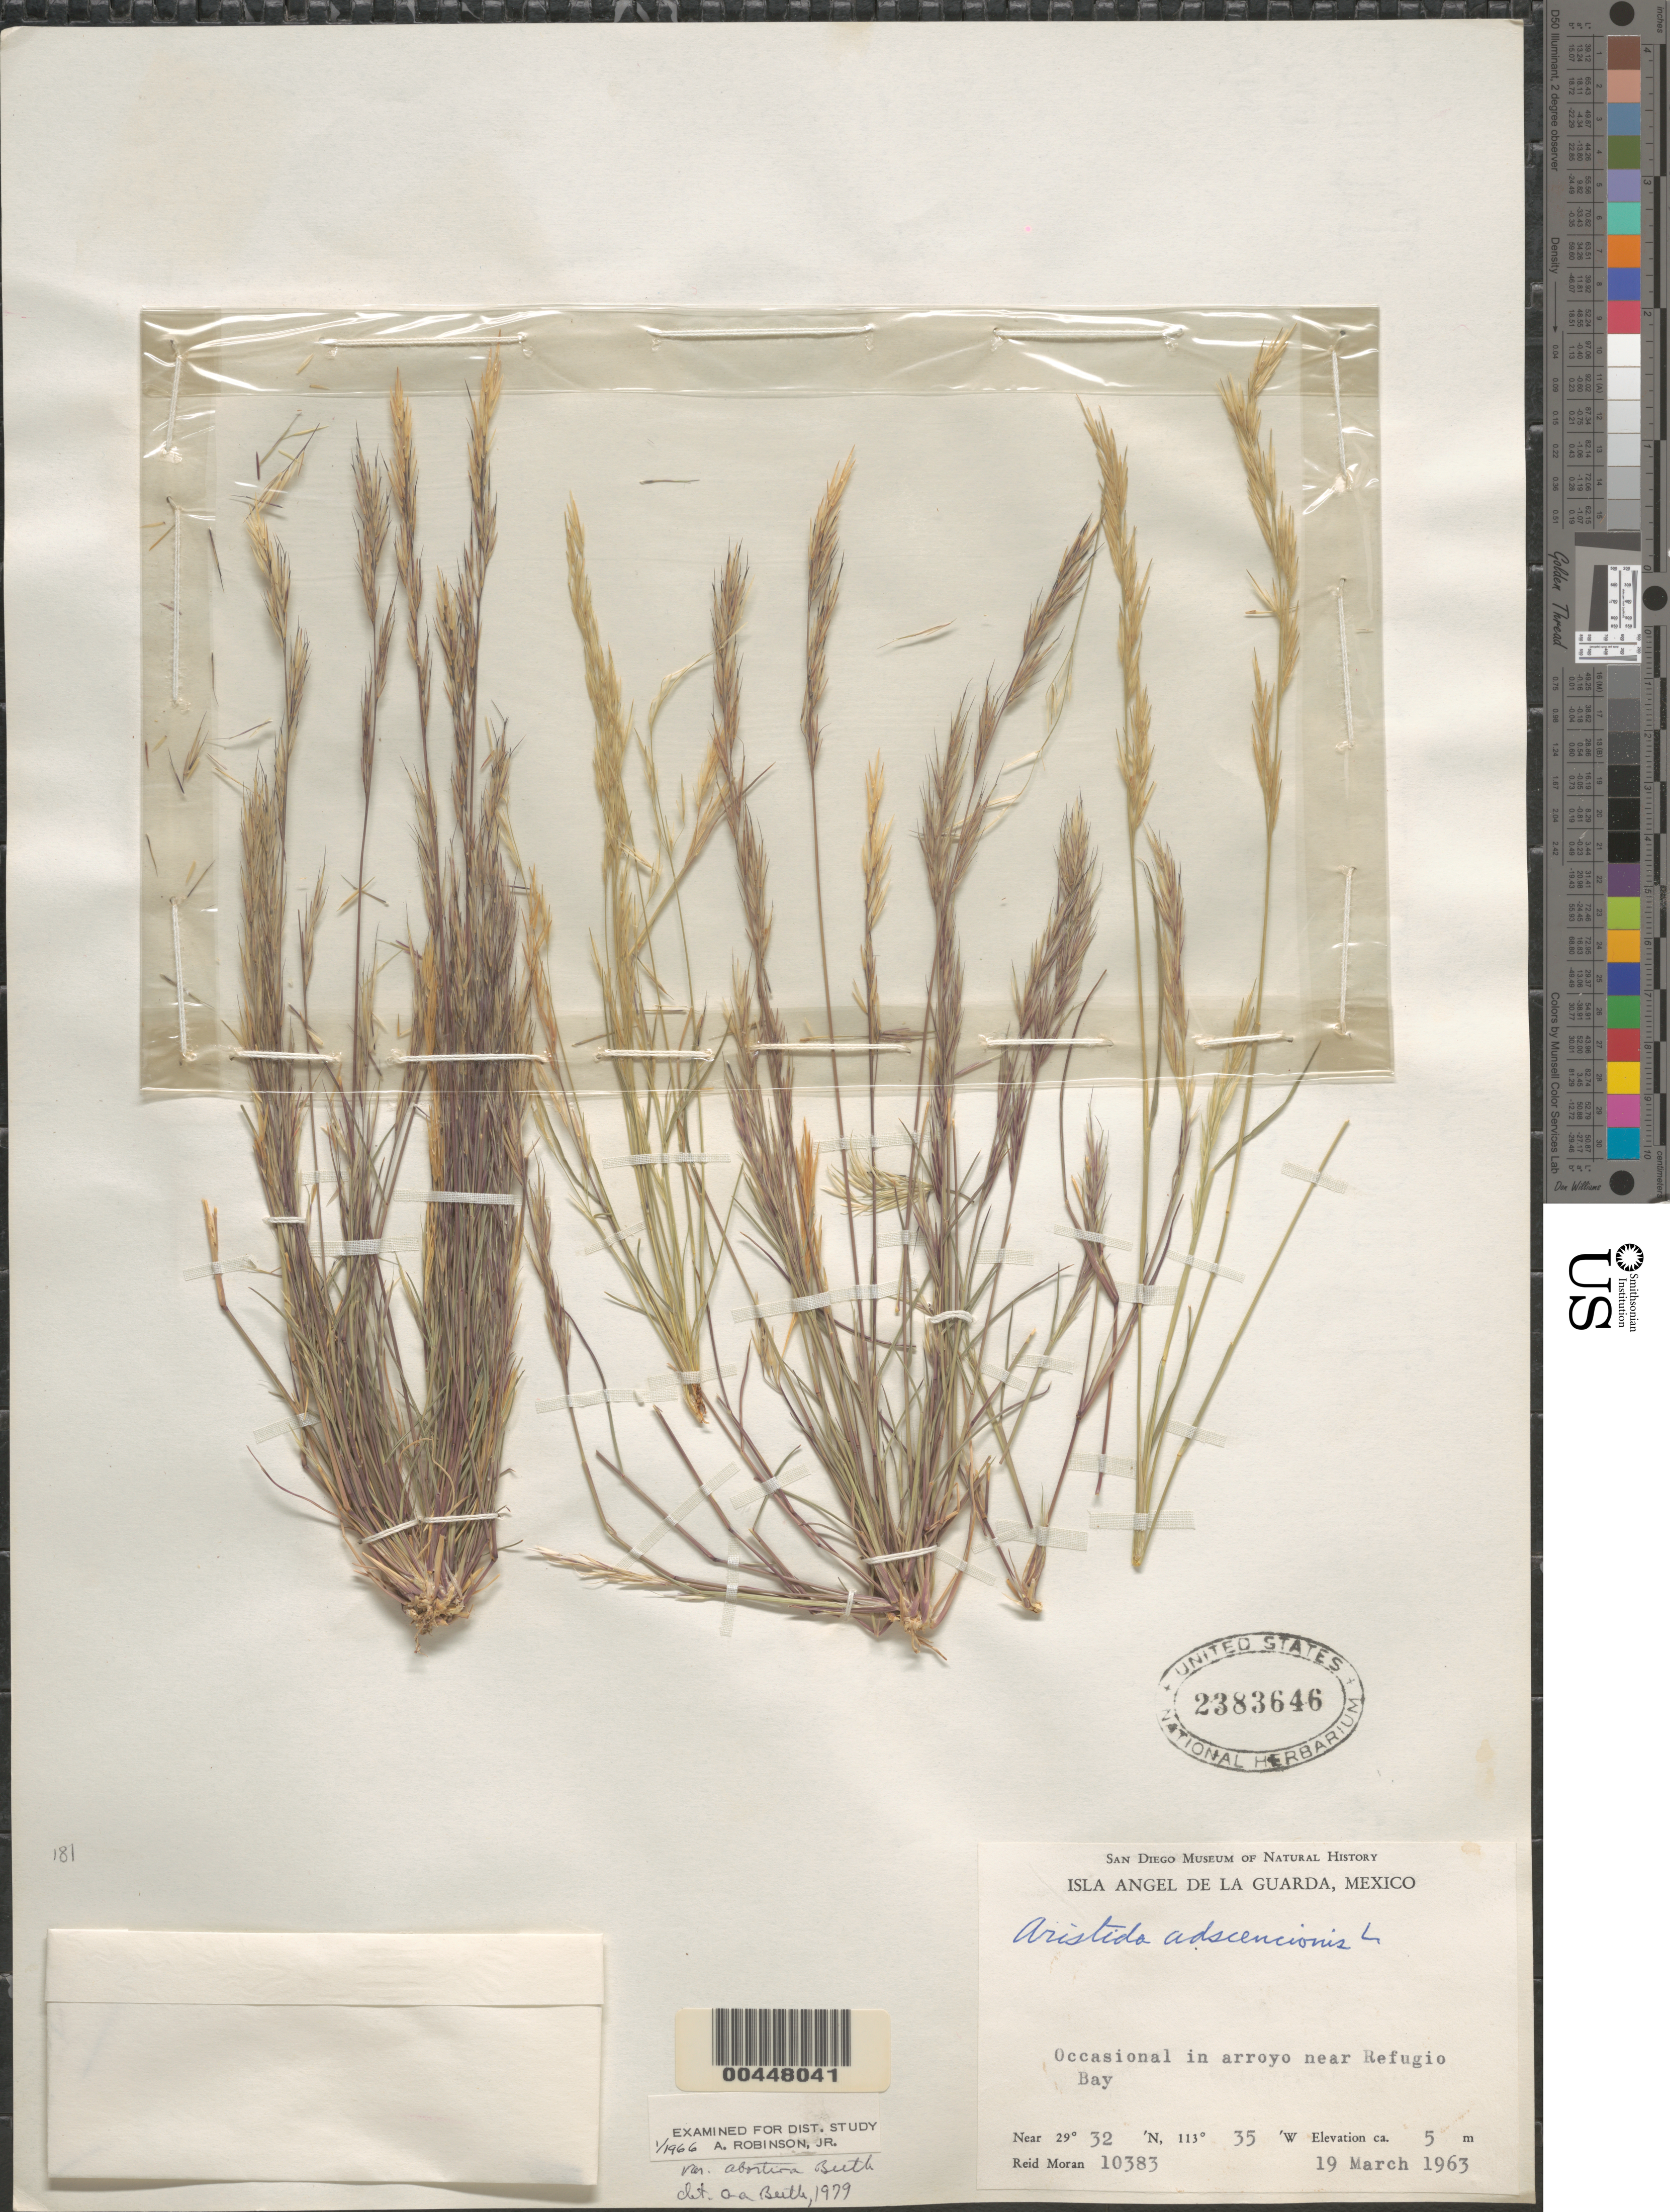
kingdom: Plantae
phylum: Tracheophyta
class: Liliopsida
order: Poales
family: Poaceae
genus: Aristida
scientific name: Aristida adscensionis var. abortiva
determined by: Beetle, O. A.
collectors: R. V. Moran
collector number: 10383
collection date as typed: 19 Mar 1963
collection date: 1963-03-19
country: Mexico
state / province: Baja California Norte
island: Isla Angel de la Guarda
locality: Near Refugio Bay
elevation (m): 5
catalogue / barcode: US 2383646